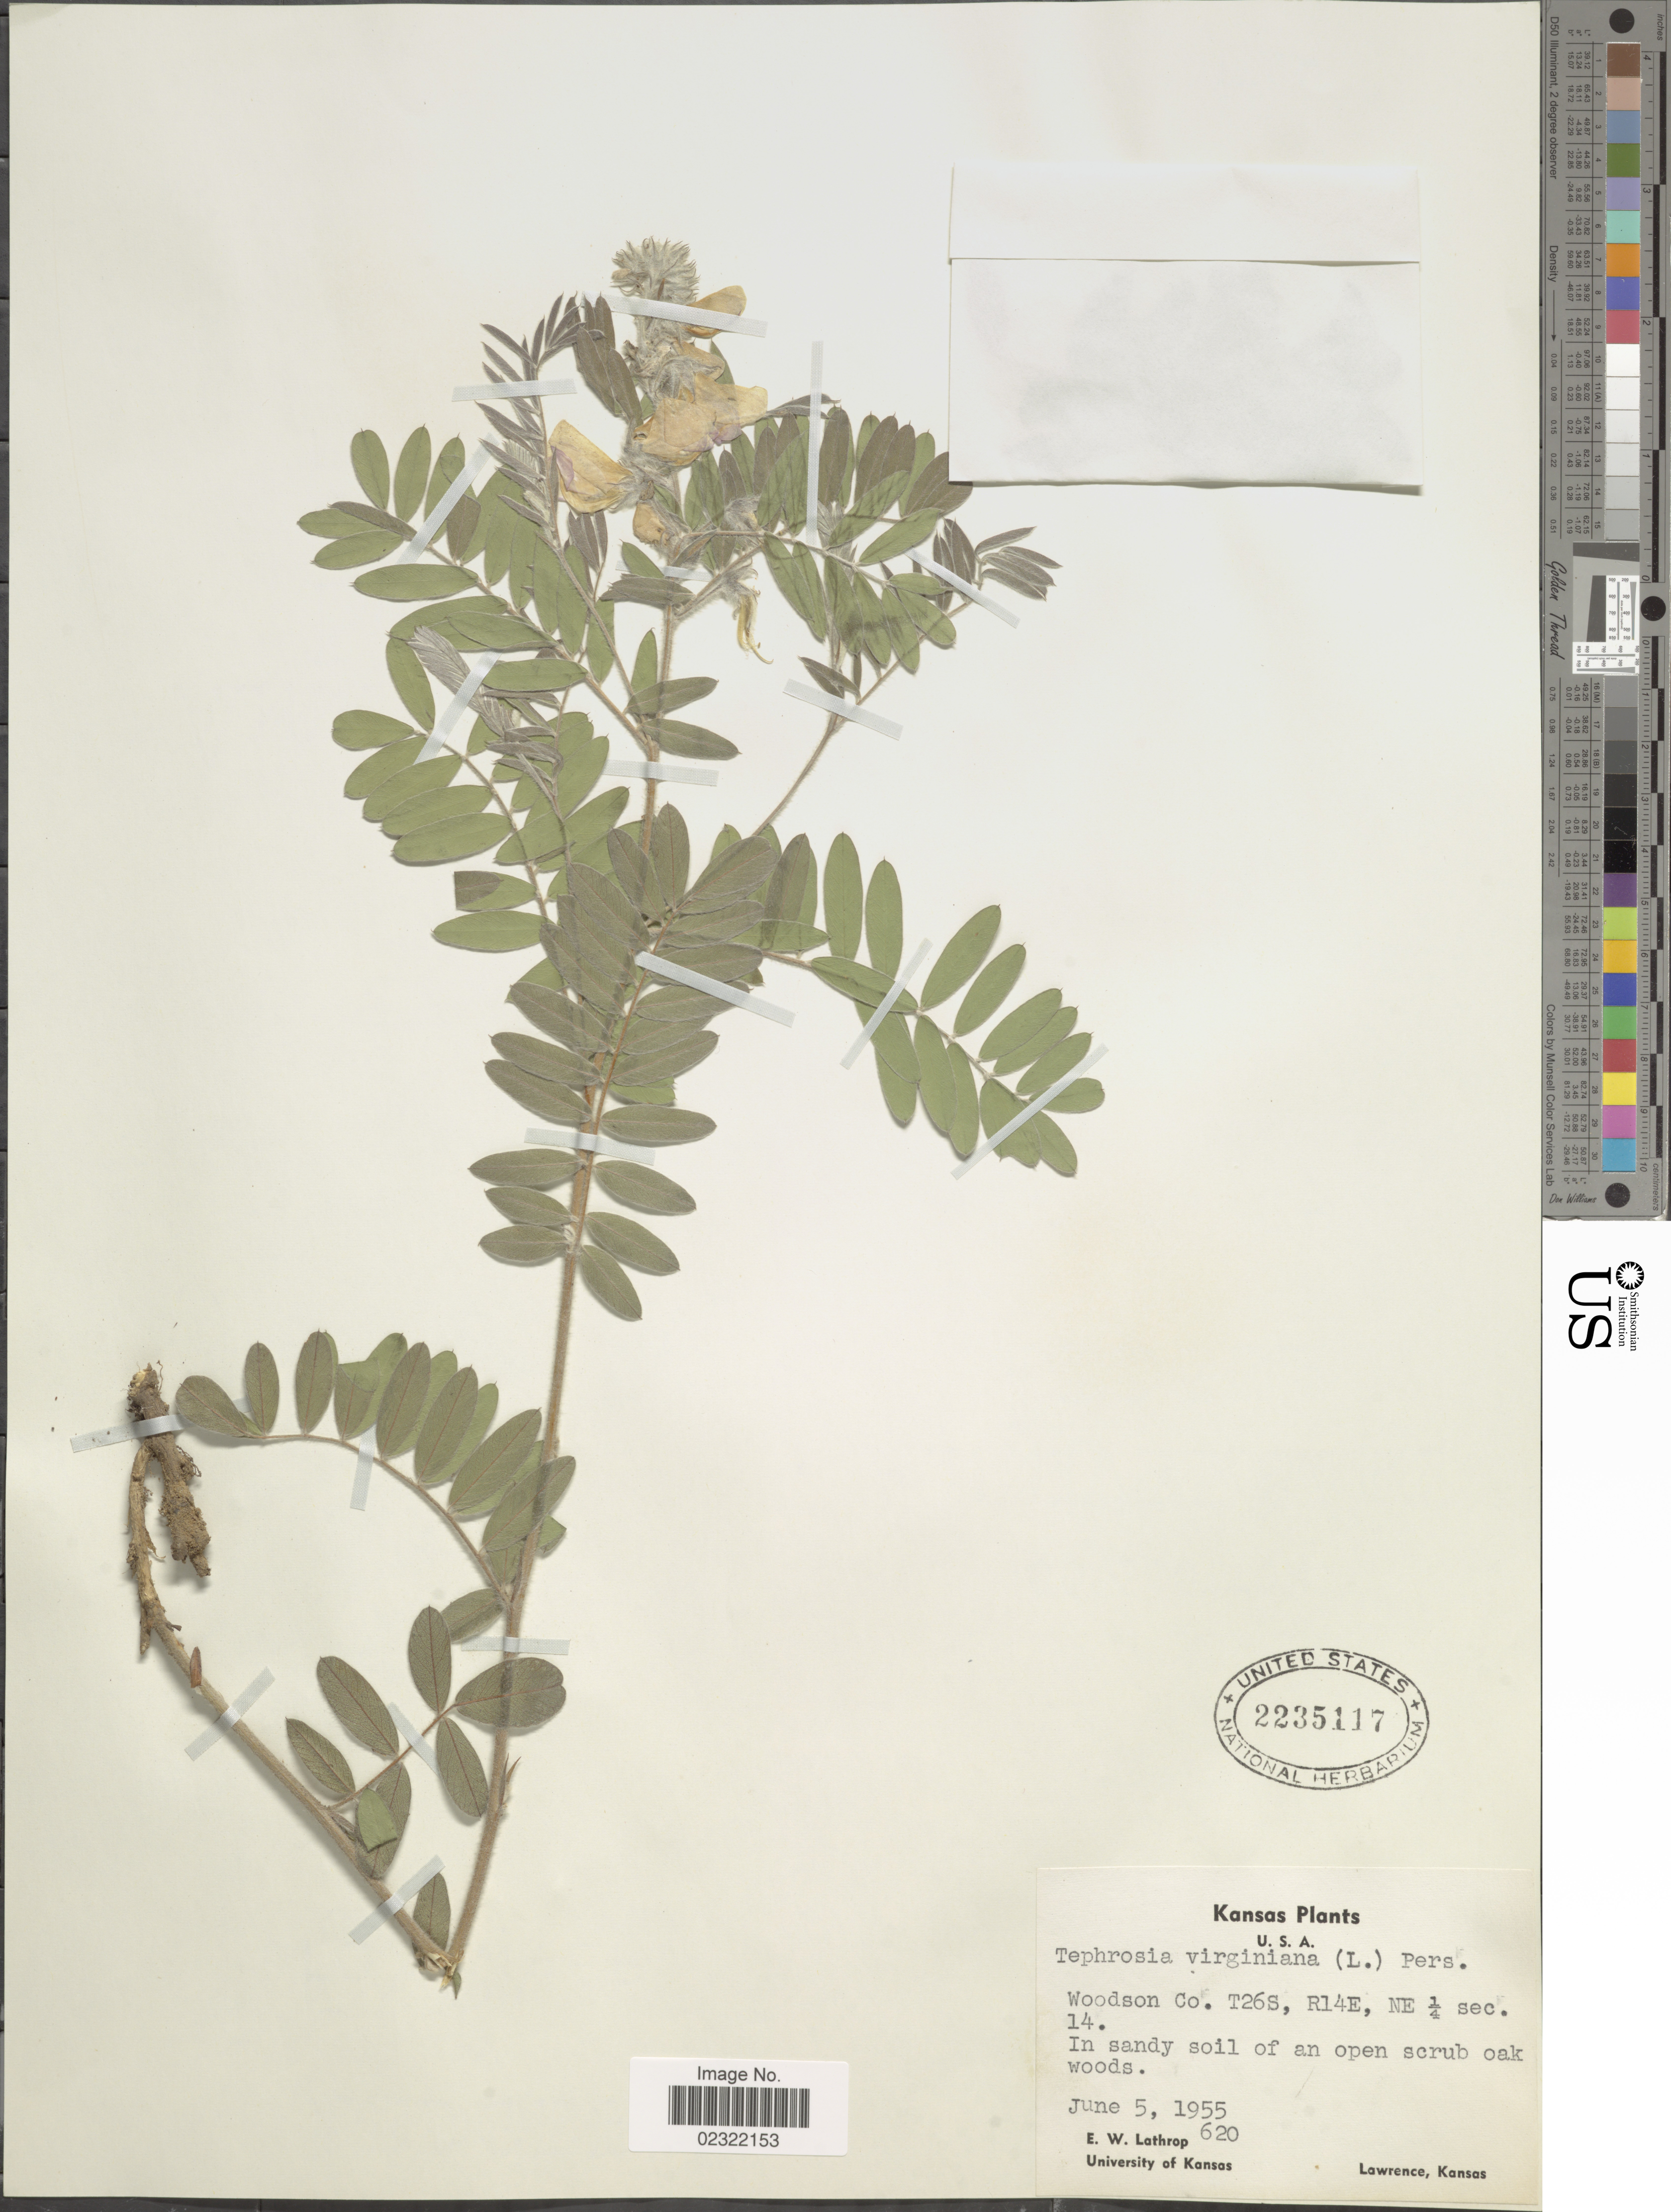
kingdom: Plantae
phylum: Tracheophyta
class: Magnoliopsida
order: Fabales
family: Fabaceae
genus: Tephrosia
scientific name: Tephrosia virginiana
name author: (L.) Pers.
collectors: E. W. Lathrop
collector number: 620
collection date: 1955-06-05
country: United States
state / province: Kansas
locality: Woodson Co. T26S, R14E, NE ¼ sec. 14. In sandy soil of an open scrub oak woods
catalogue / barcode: US 2235117